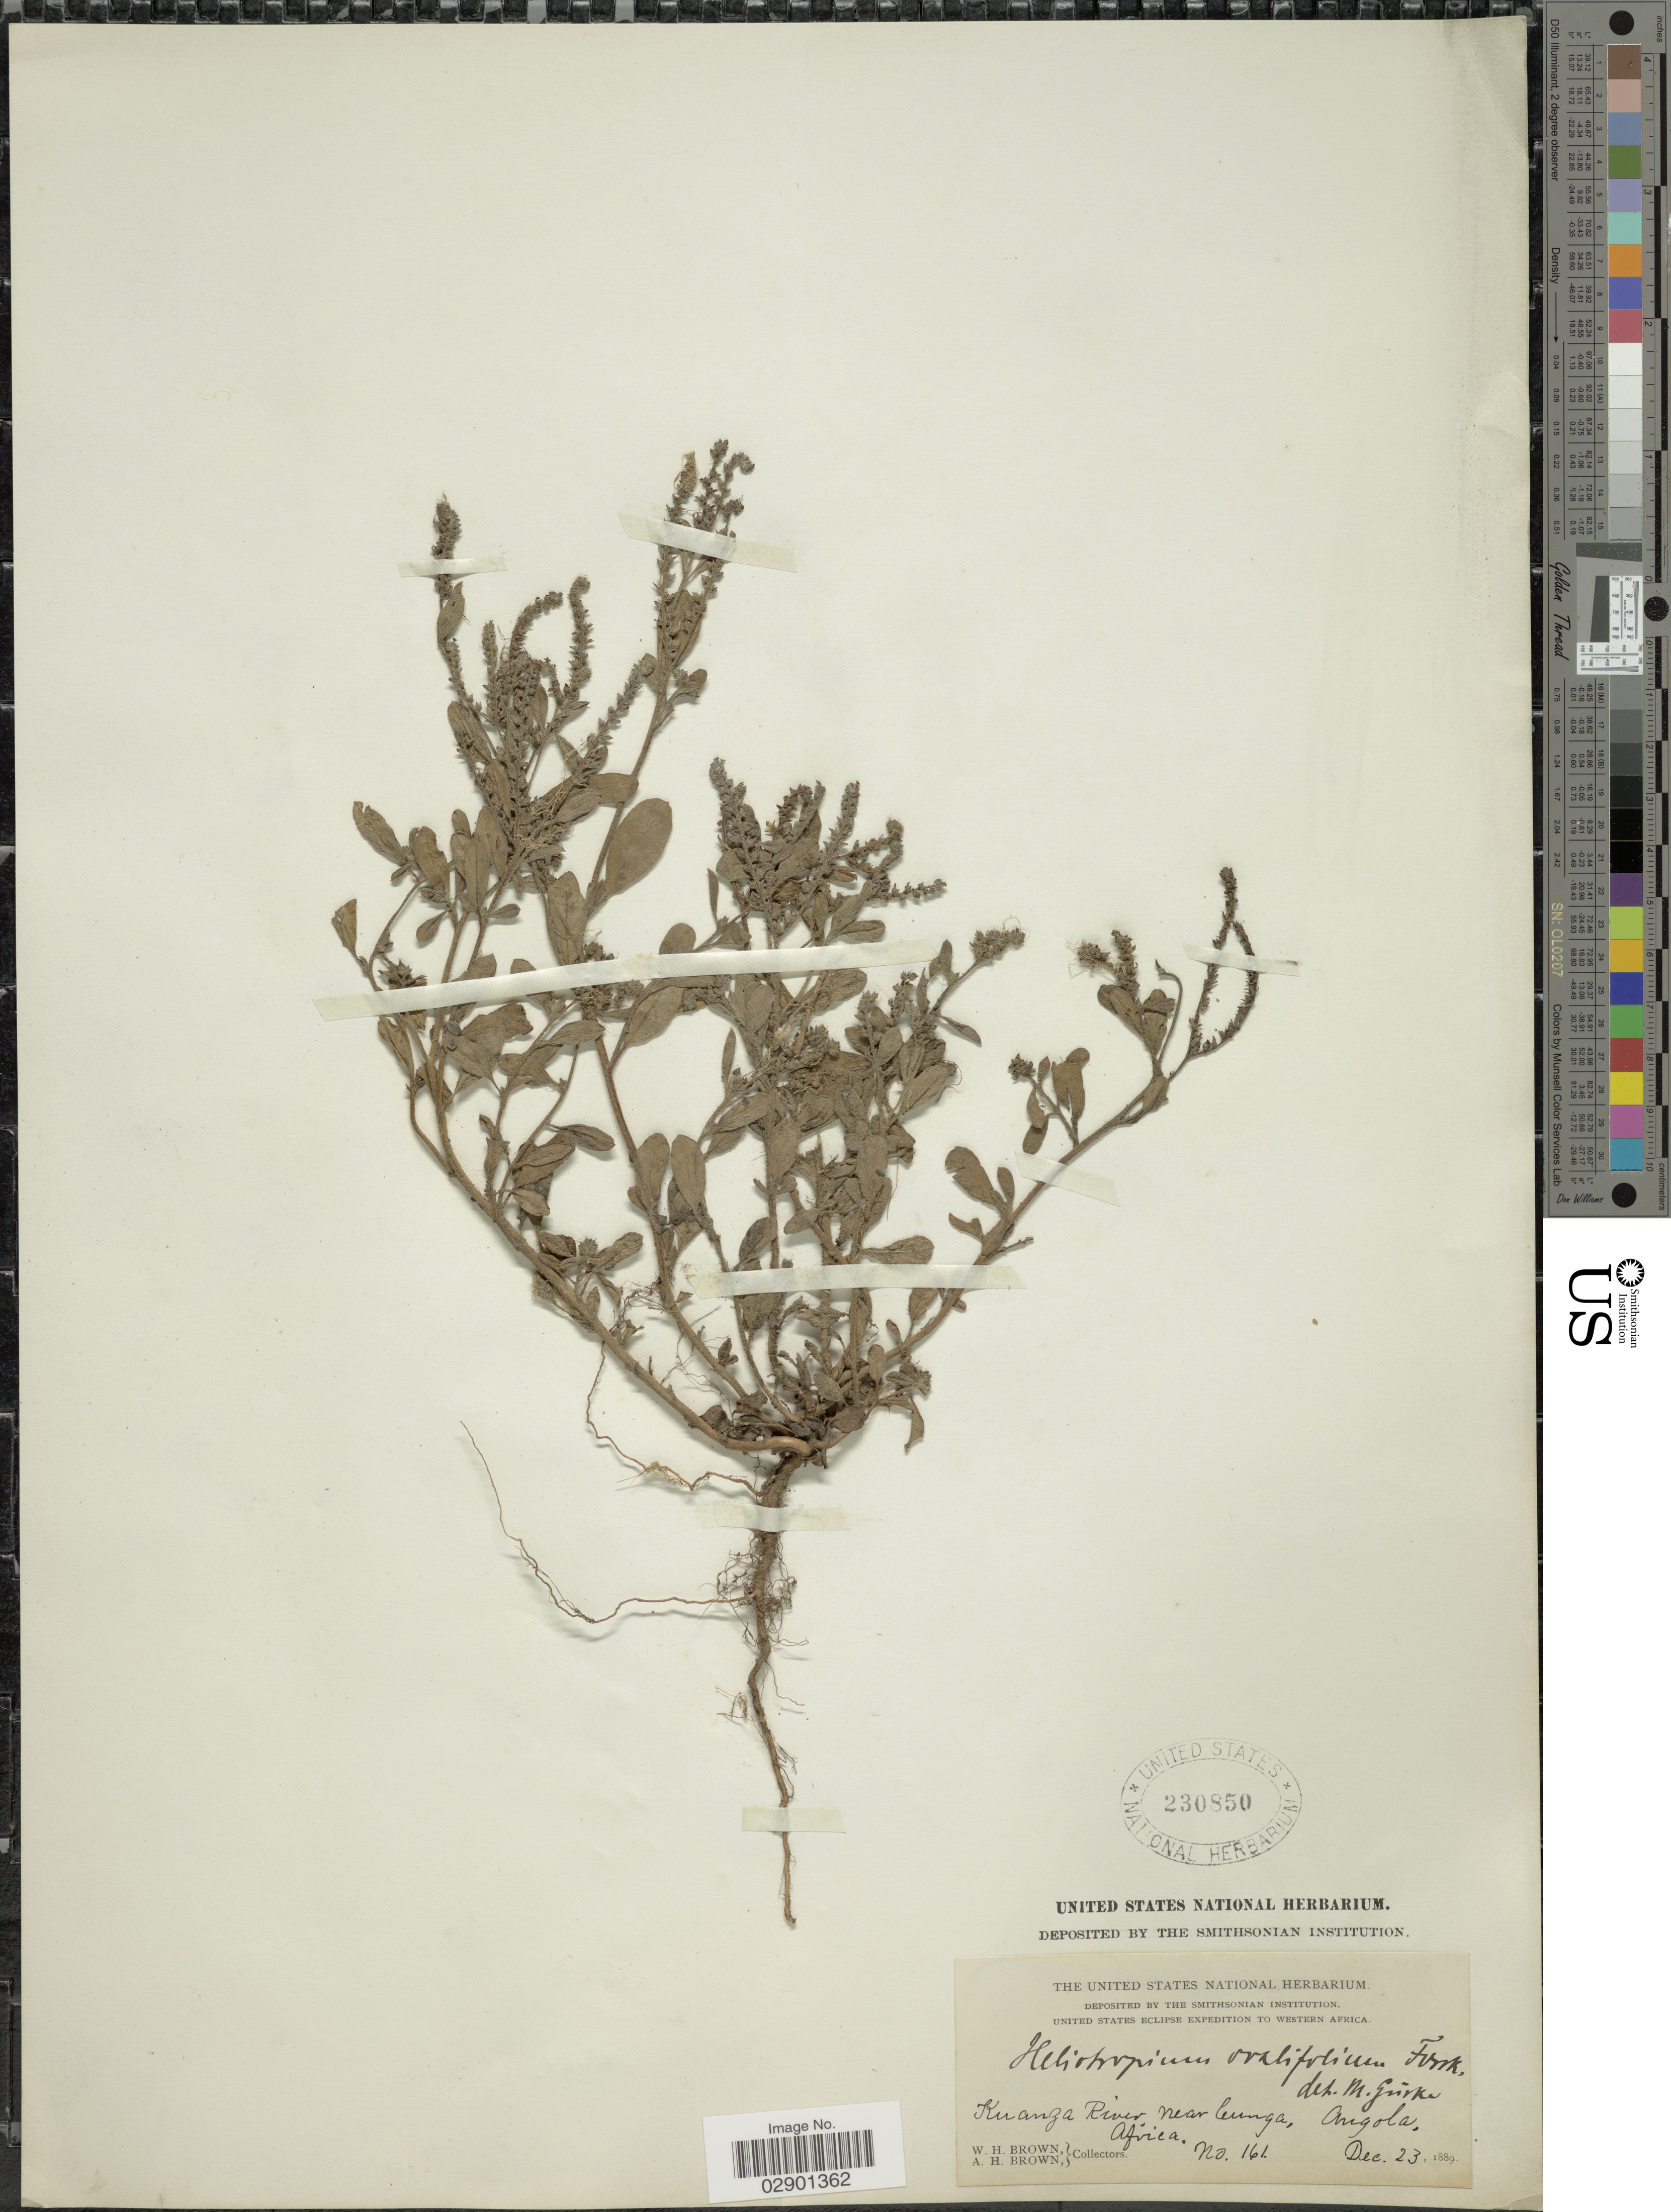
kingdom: Plantae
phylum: Tracheophyta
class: Magnoliopsida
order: Boraginales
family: Heliotropiaceae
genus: Heliotropium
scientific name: Heliotropium ovalifolium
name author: Forssk.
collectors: W. H. Brown & A. H. Brown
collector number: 161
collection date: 1889-12-23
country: Angola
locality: Western Africa. Kuanza River, near Cunga.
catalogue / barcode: US 230850